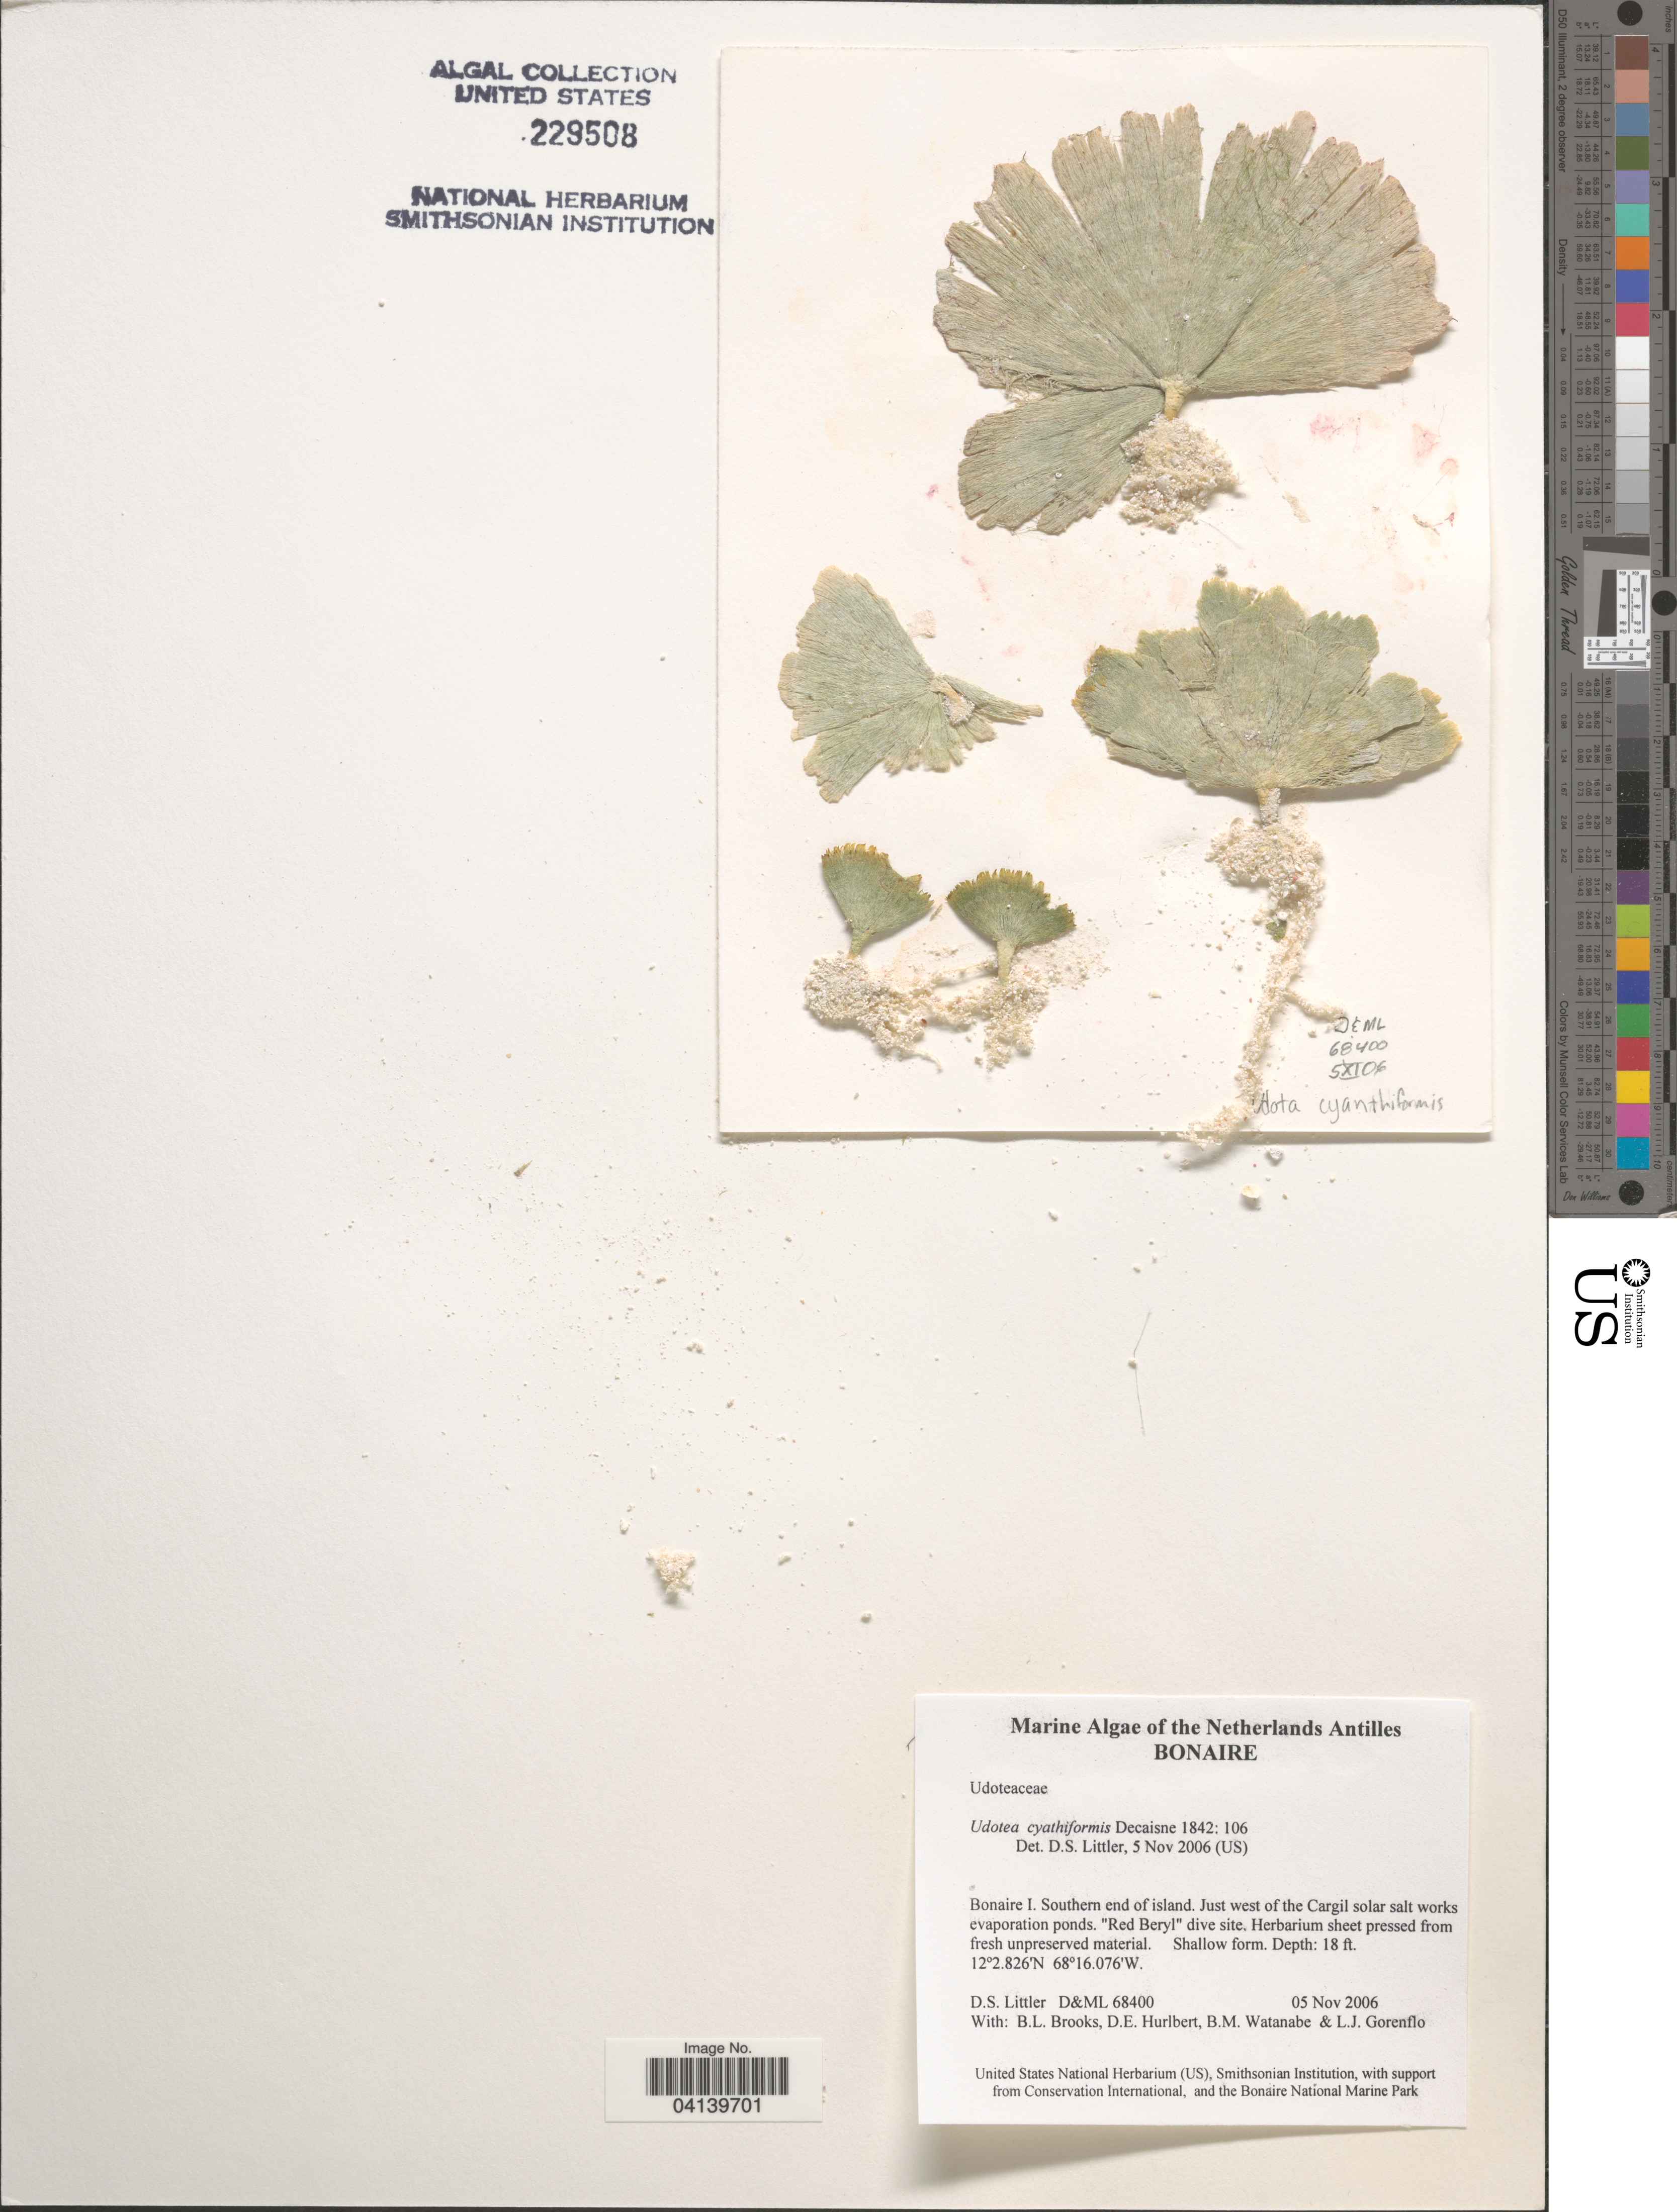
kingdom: Plantae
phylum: Chlorophyta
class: Ulvophyceae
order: Bryopsidales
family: Udoteaceae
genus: Udotea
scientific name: Udotea cyathiformis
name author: Decne.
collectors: D. S. Littler, B. Brooks, D. Hurlbert, B. Watanabe & L. Gorenflo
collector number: D&ML 68400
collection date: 2006-11-05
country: Netherlands Antilles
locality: Bonaire. Bonaire I. Southern end of island. Just west of the Cargil solar salt works evaporation ponds.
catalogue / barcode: US 229508